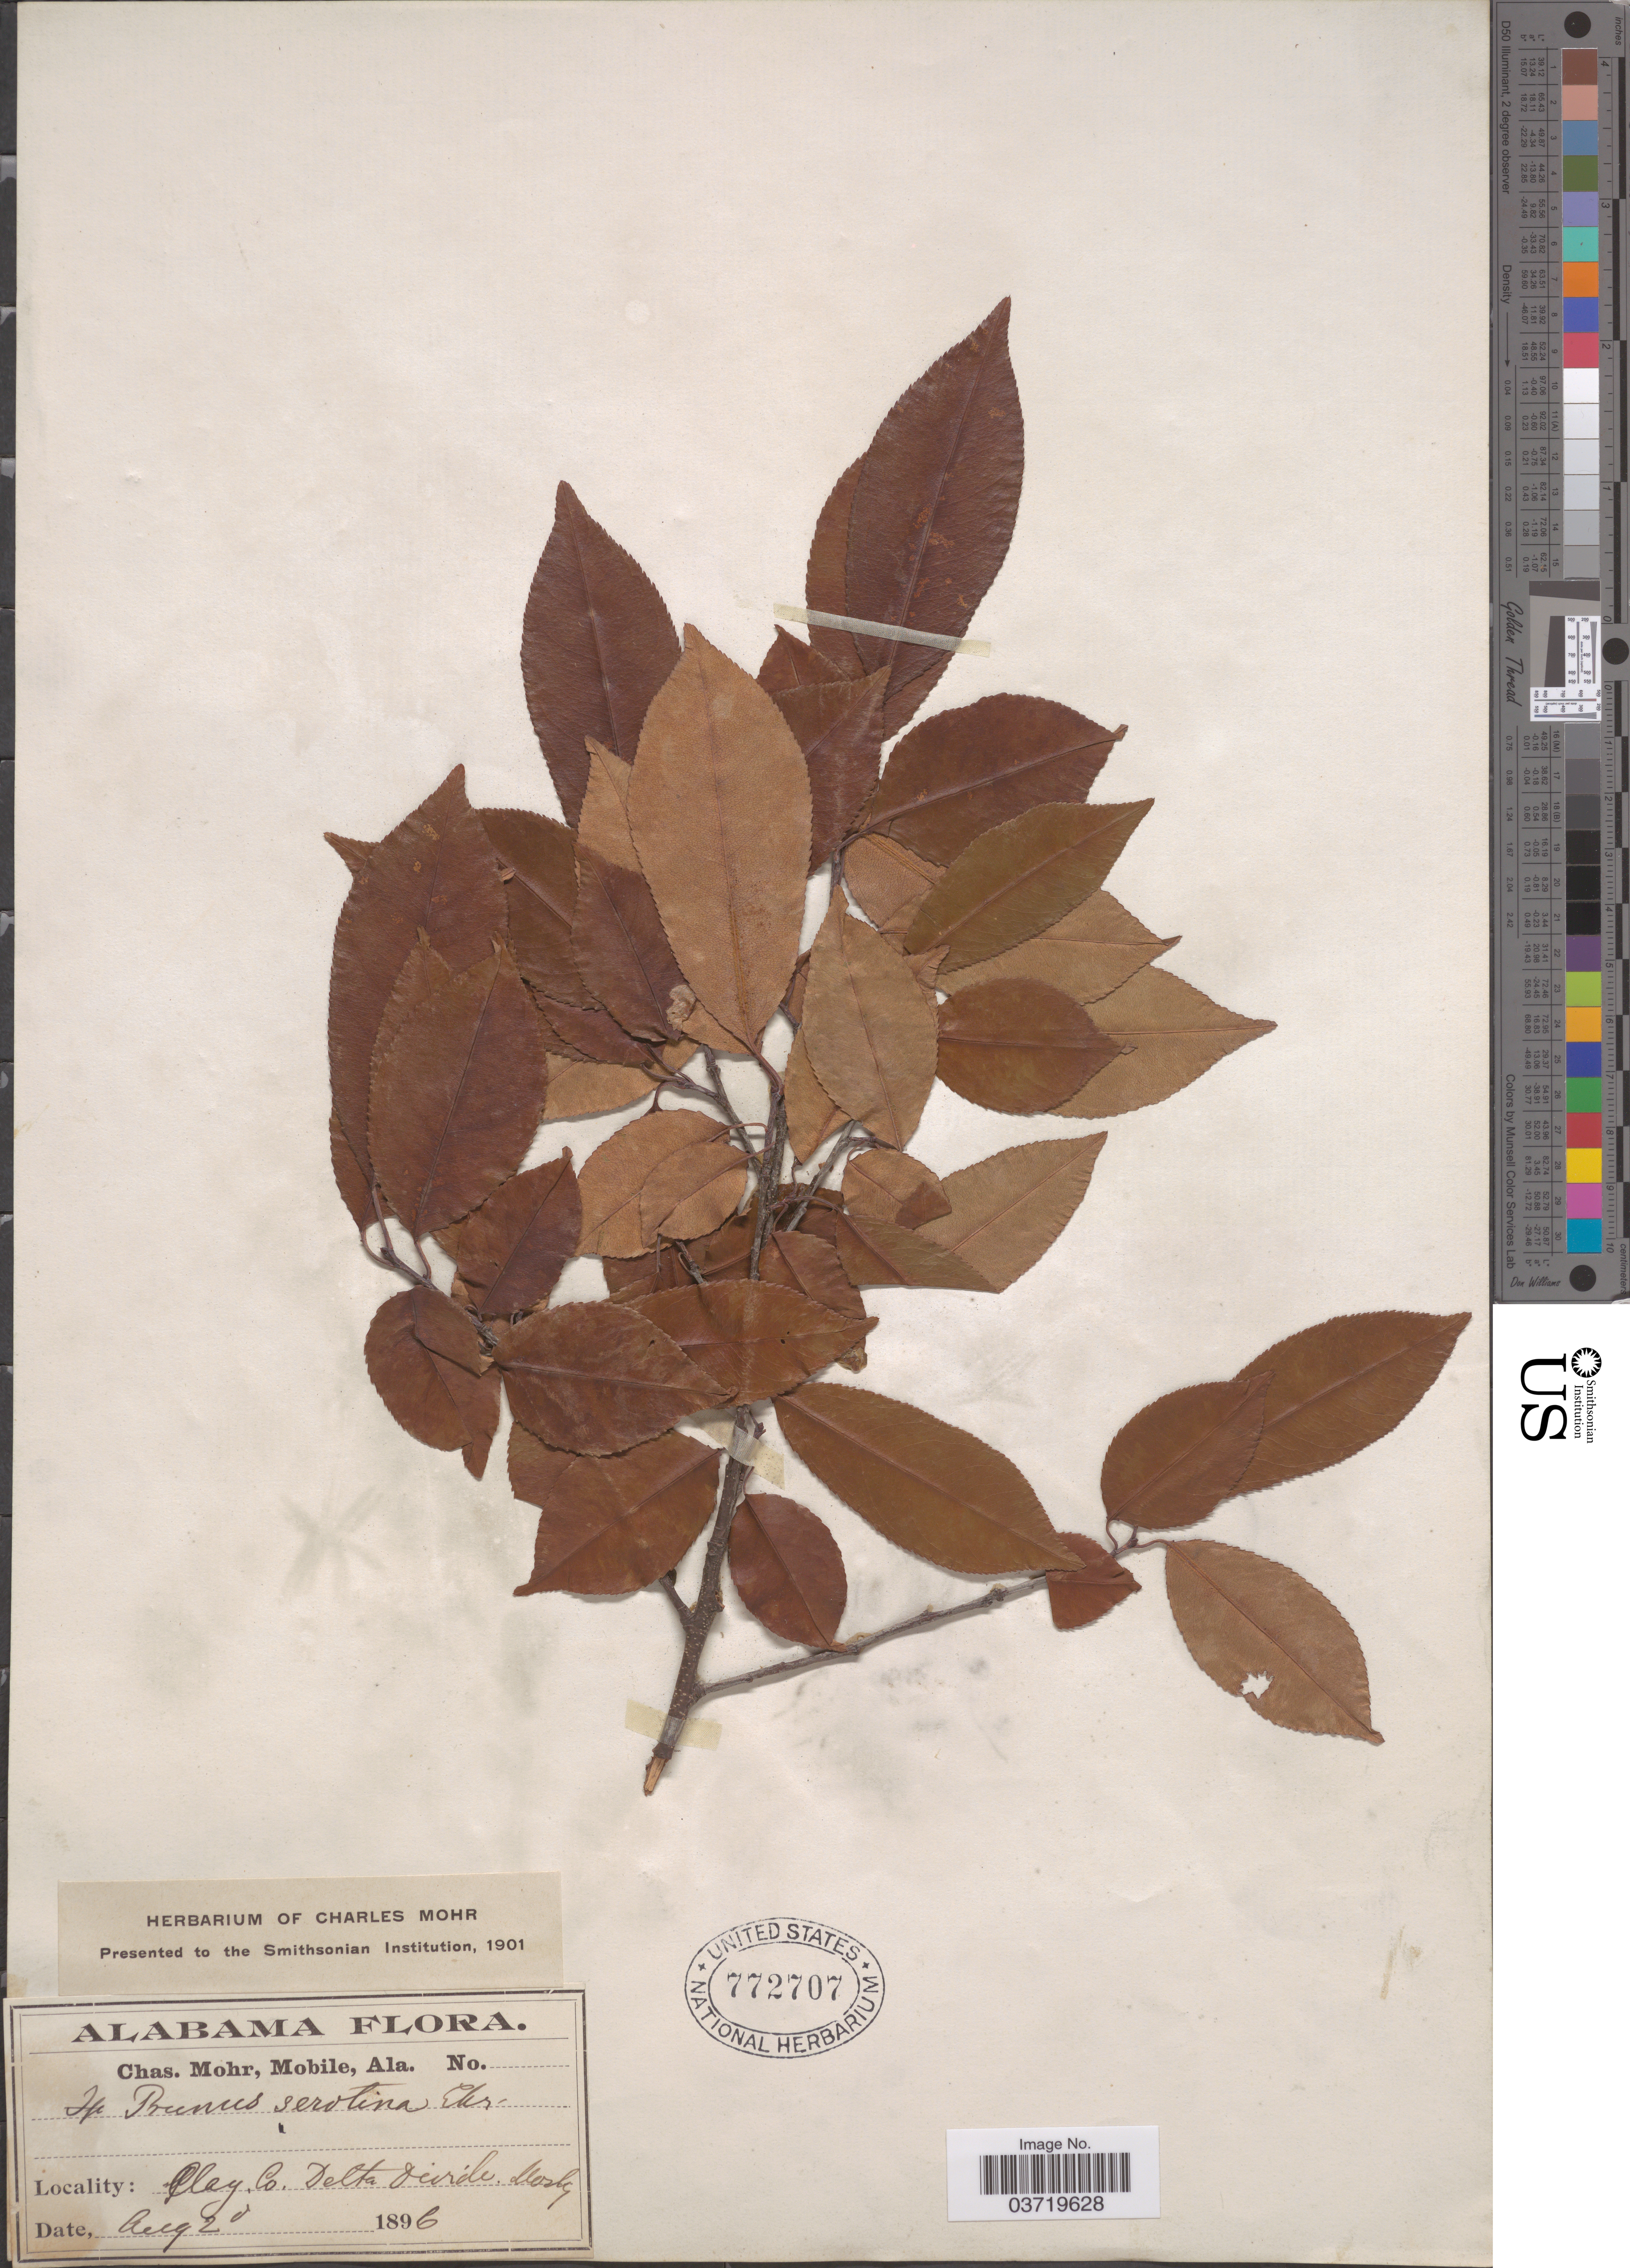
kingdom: Plantae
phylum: Tracheophyta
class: Magnoliopsida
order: Rosales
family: Rosaceae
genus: Prunus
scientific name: Prunus serotina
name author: Ehrh.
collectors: Mohr, C. T. (herbarium)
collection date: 1896-08-20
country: United States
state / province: Alabama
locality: Clay Co. Delta Divide, Mosby.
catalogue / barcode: US 772707